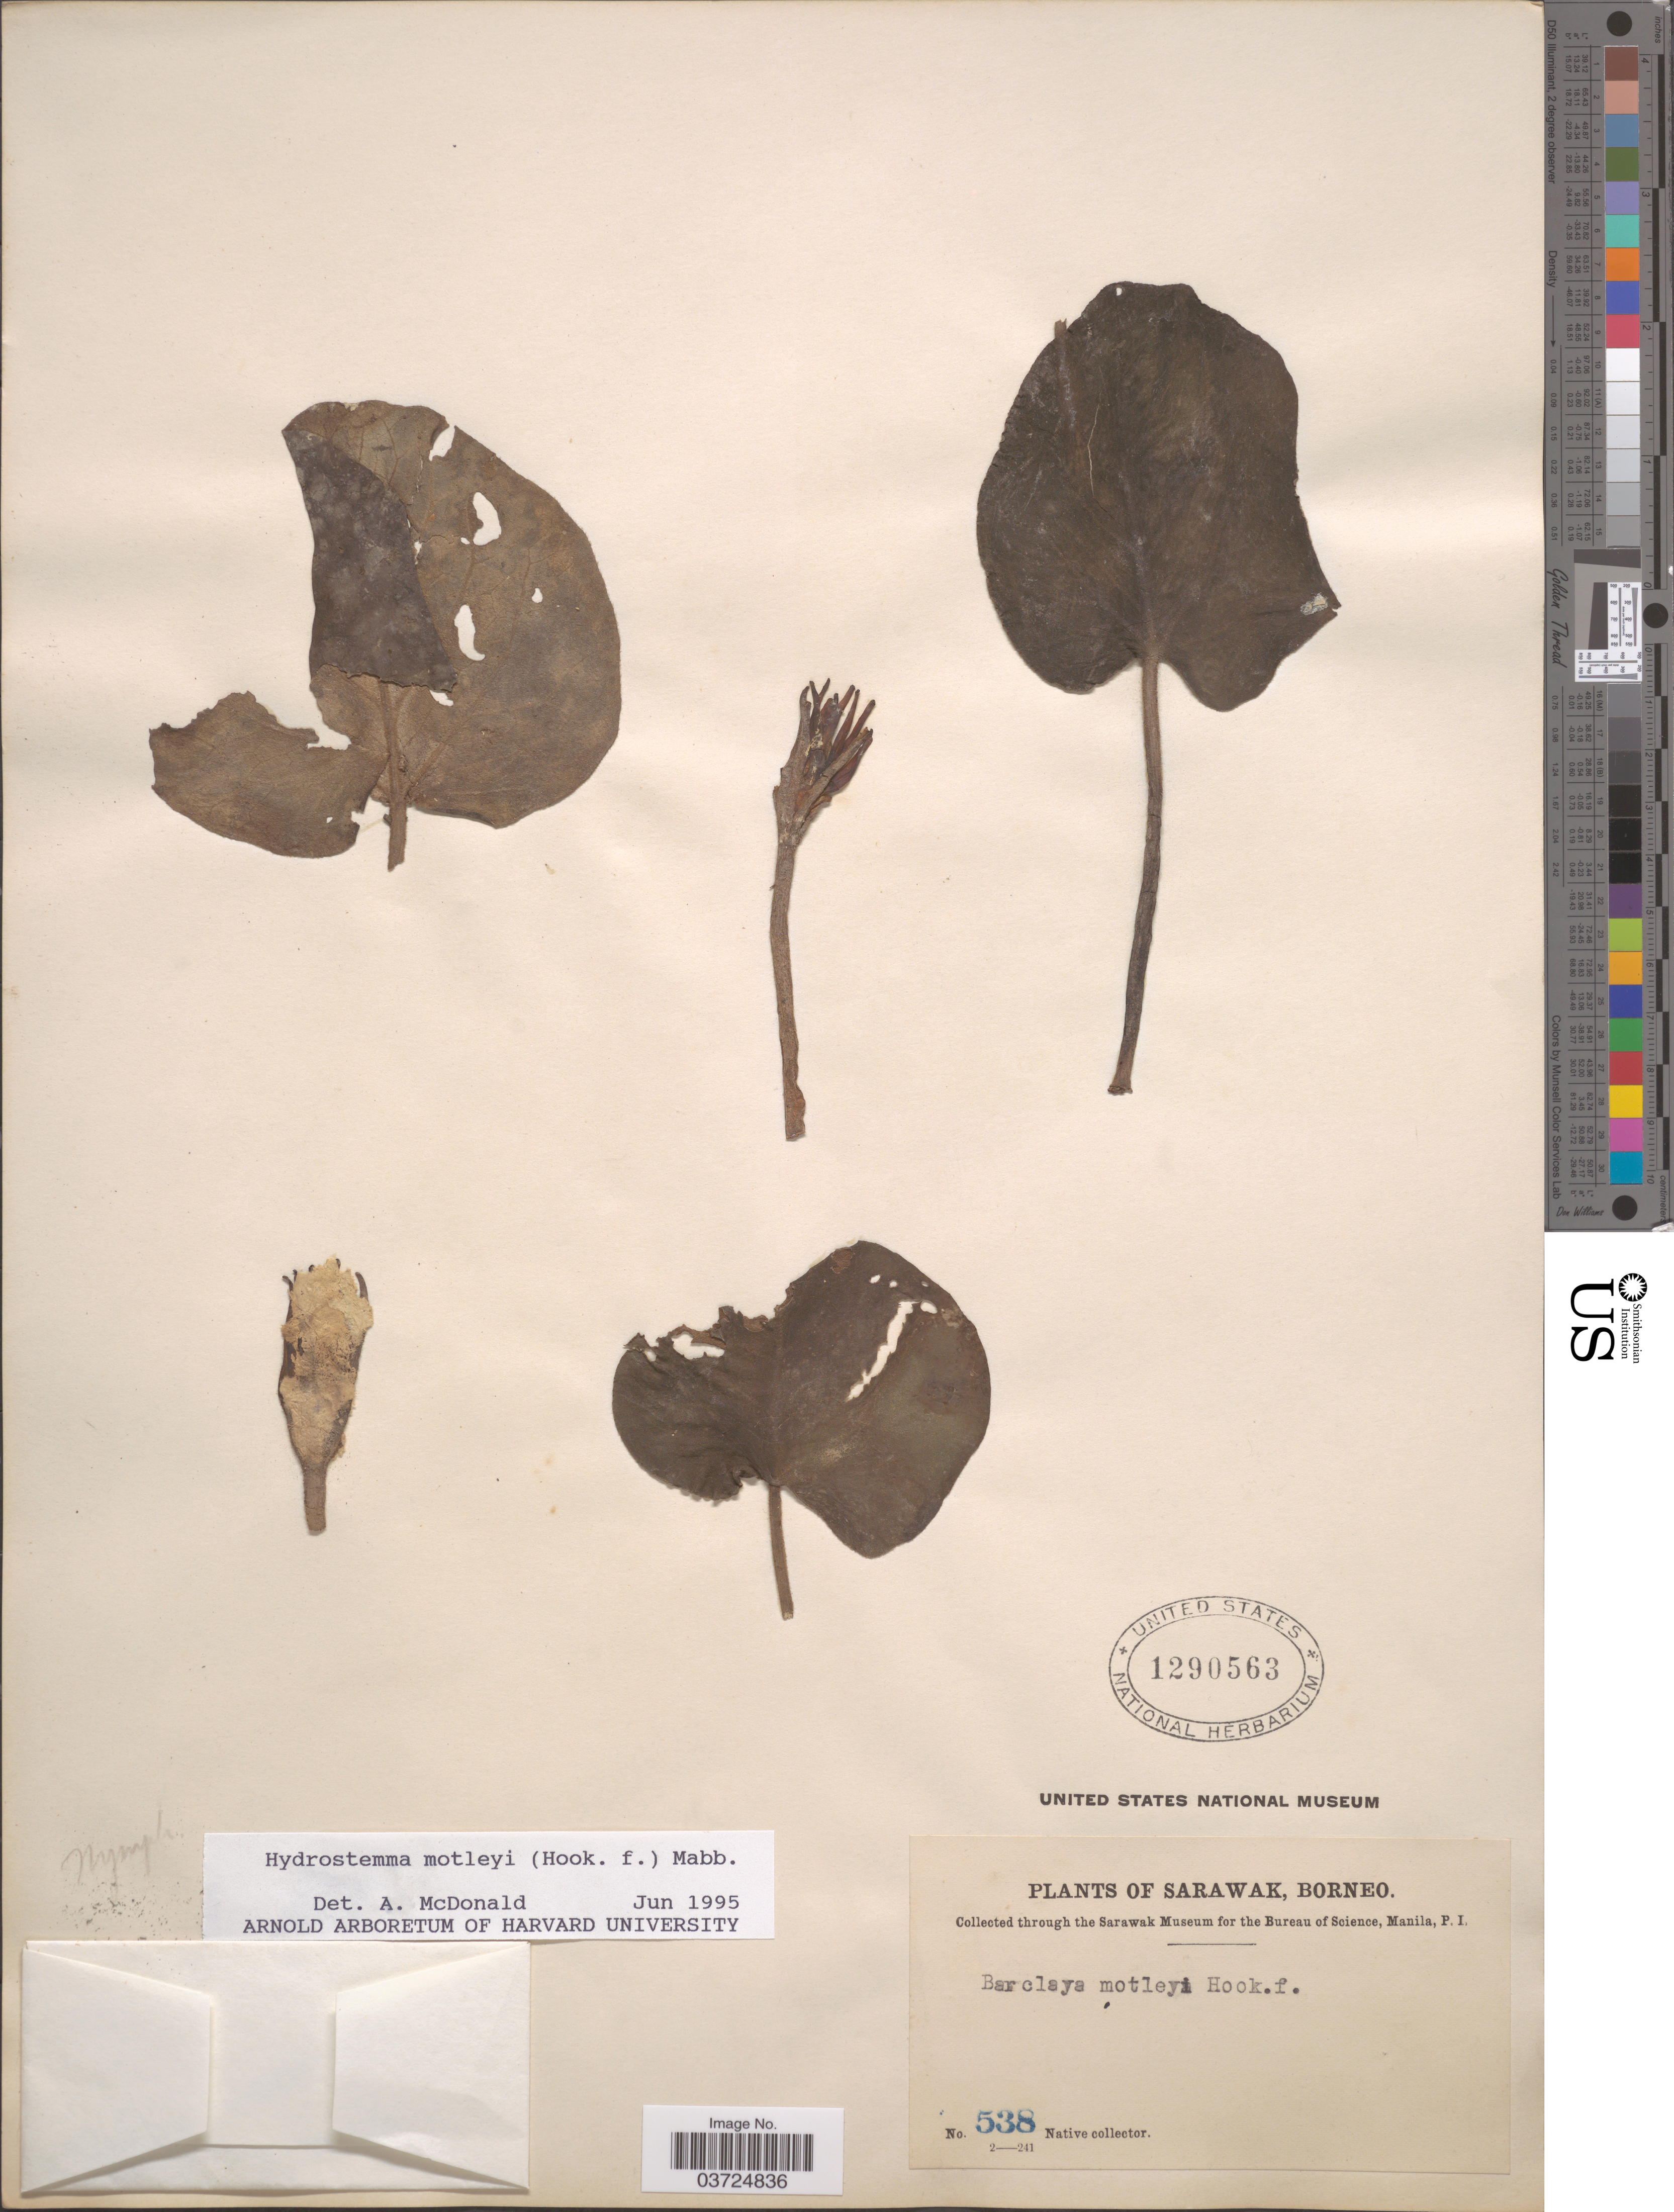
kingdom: Plantae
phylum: Tracheophyta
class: Magnoliopsida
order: Nymphaeales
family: Nymphaeaceae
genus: Barclaya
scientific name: Barclaya motleyi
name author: Hook. f.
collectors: Native collector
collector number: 538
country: Malaysia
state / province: Sarawak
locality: Borneo.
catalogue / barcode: US 1290563